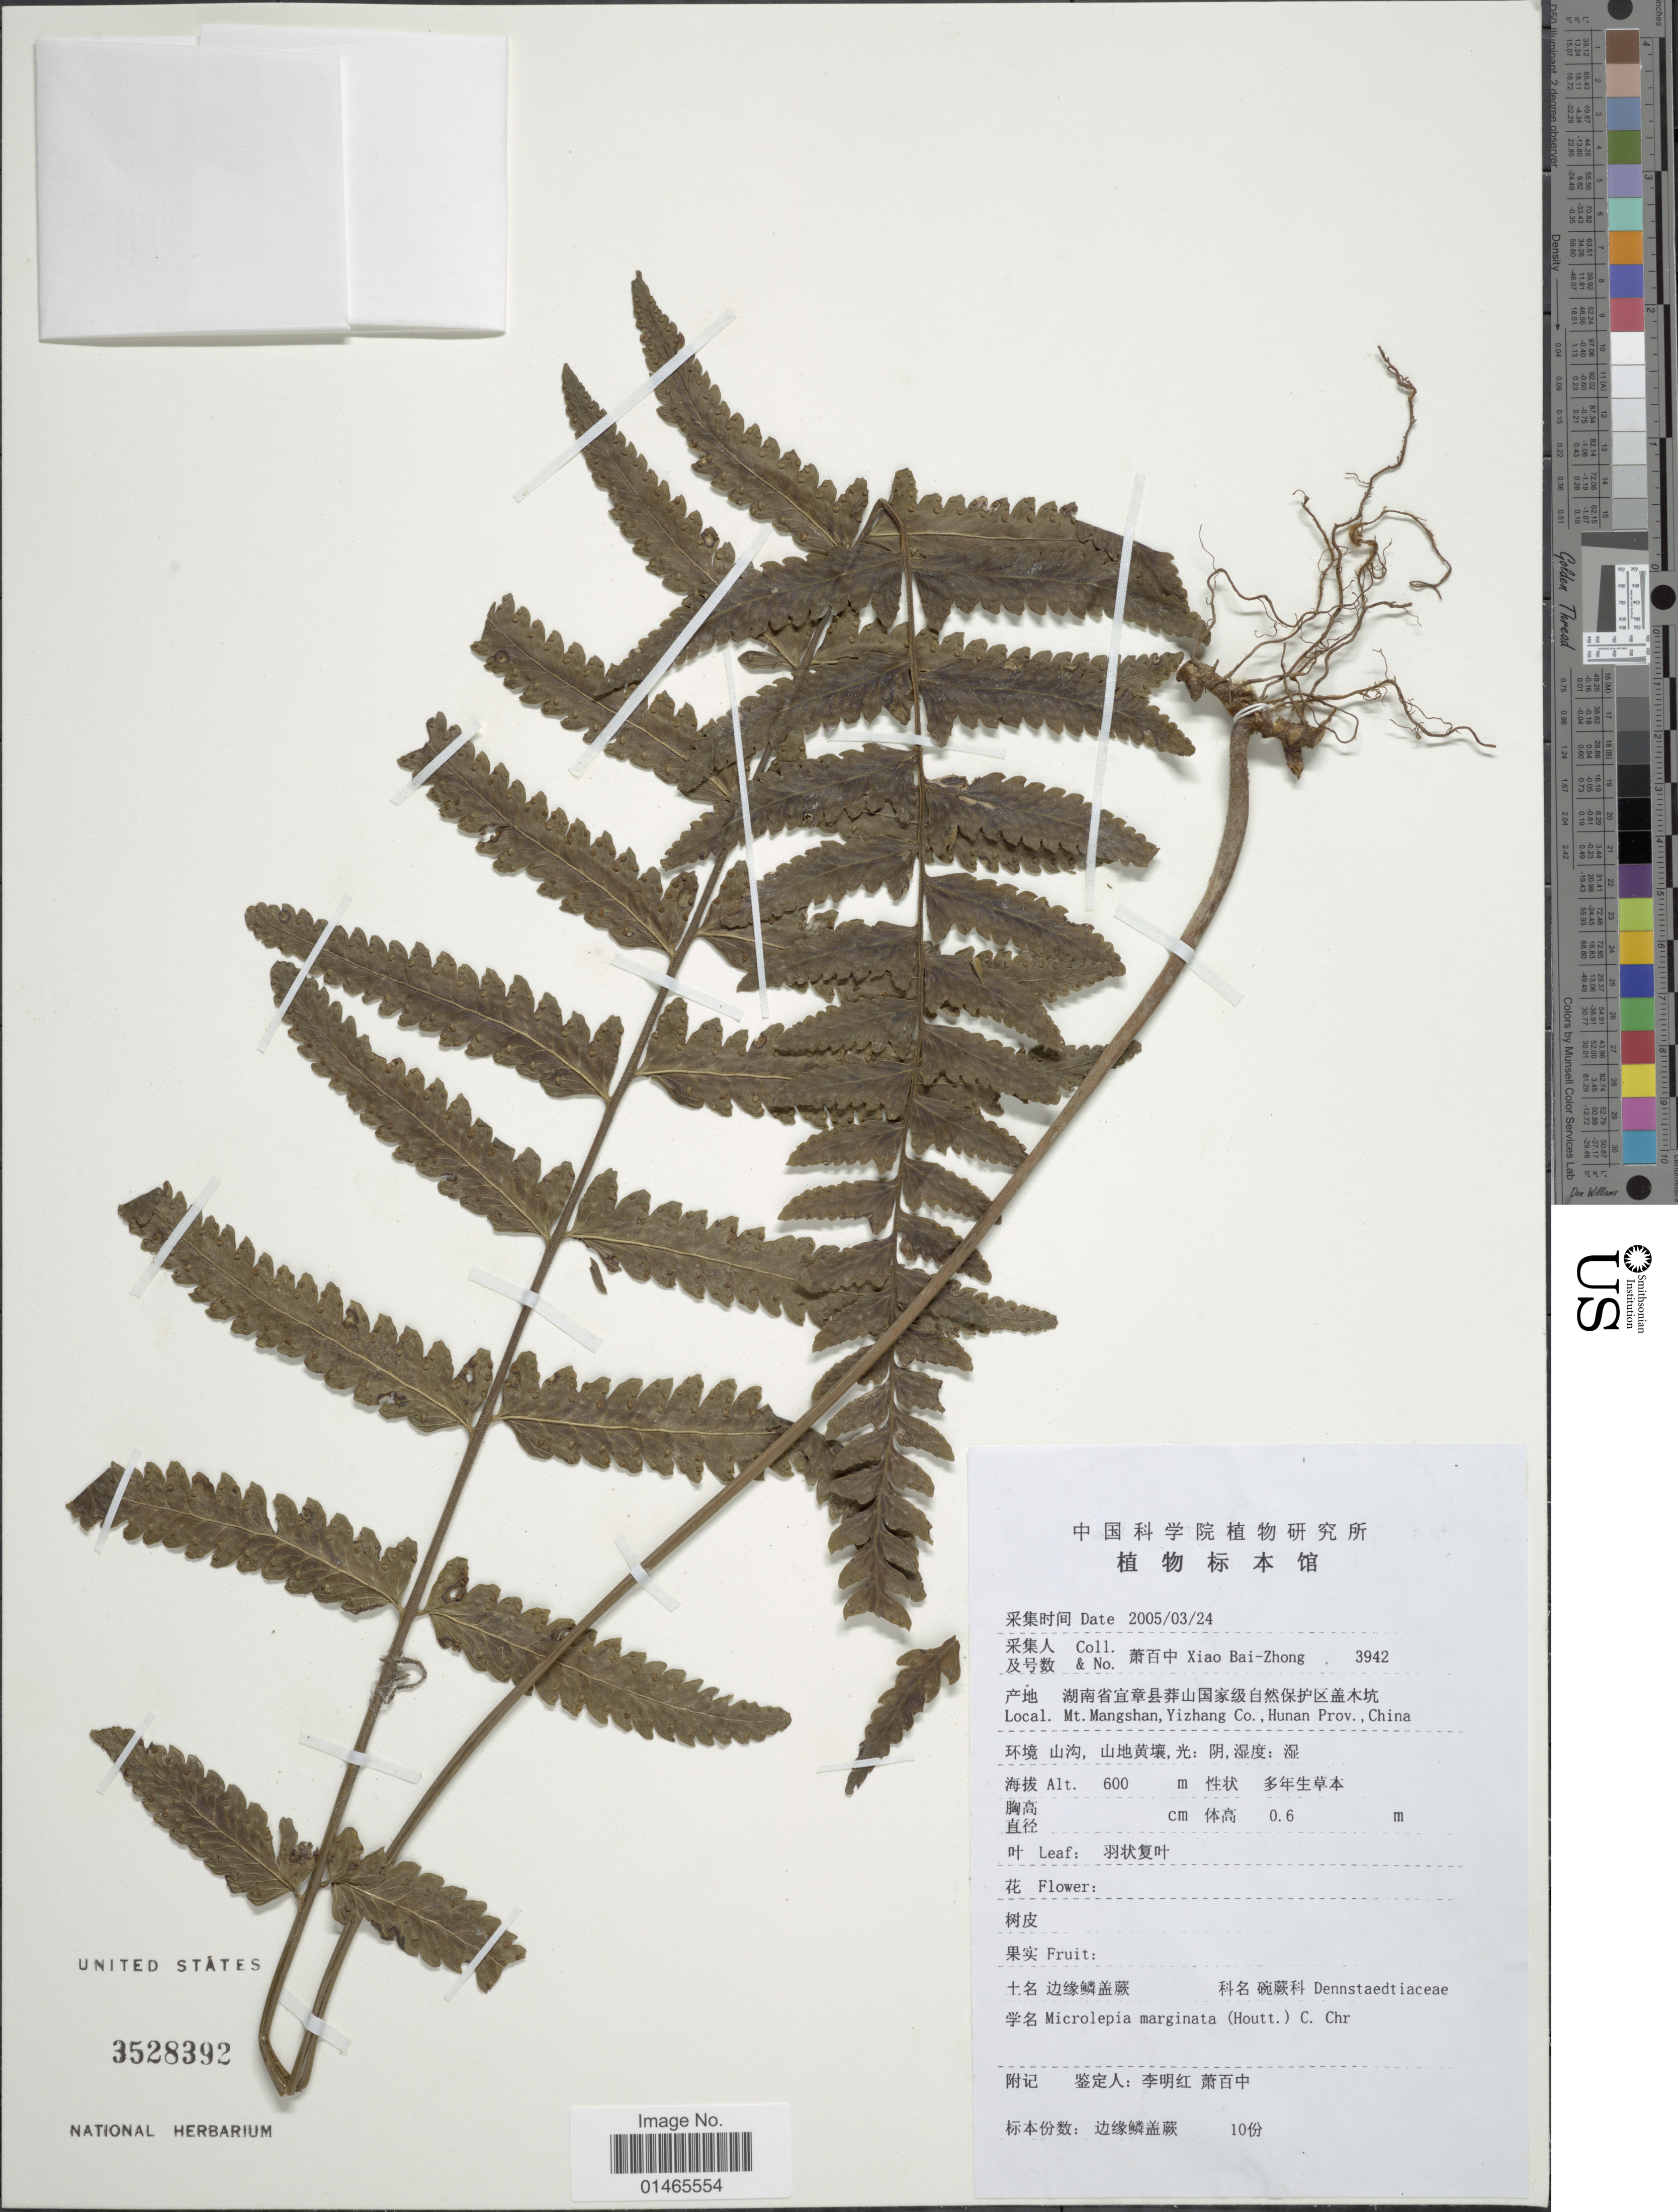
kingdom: Plantae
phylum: Tracheophyta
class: Polypodiopsida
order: Polypodiales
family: Dennstaedtiaceae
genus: Microlepia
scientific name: Microlepia marginata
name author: (Houtt.) C. Chr.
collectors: B. Z. Xiao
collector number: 3942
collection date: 2005-03-24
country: China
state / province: Hunan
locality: Mt. Mangshan, Yizhang Co.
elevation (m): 600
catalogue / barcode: US 3528392